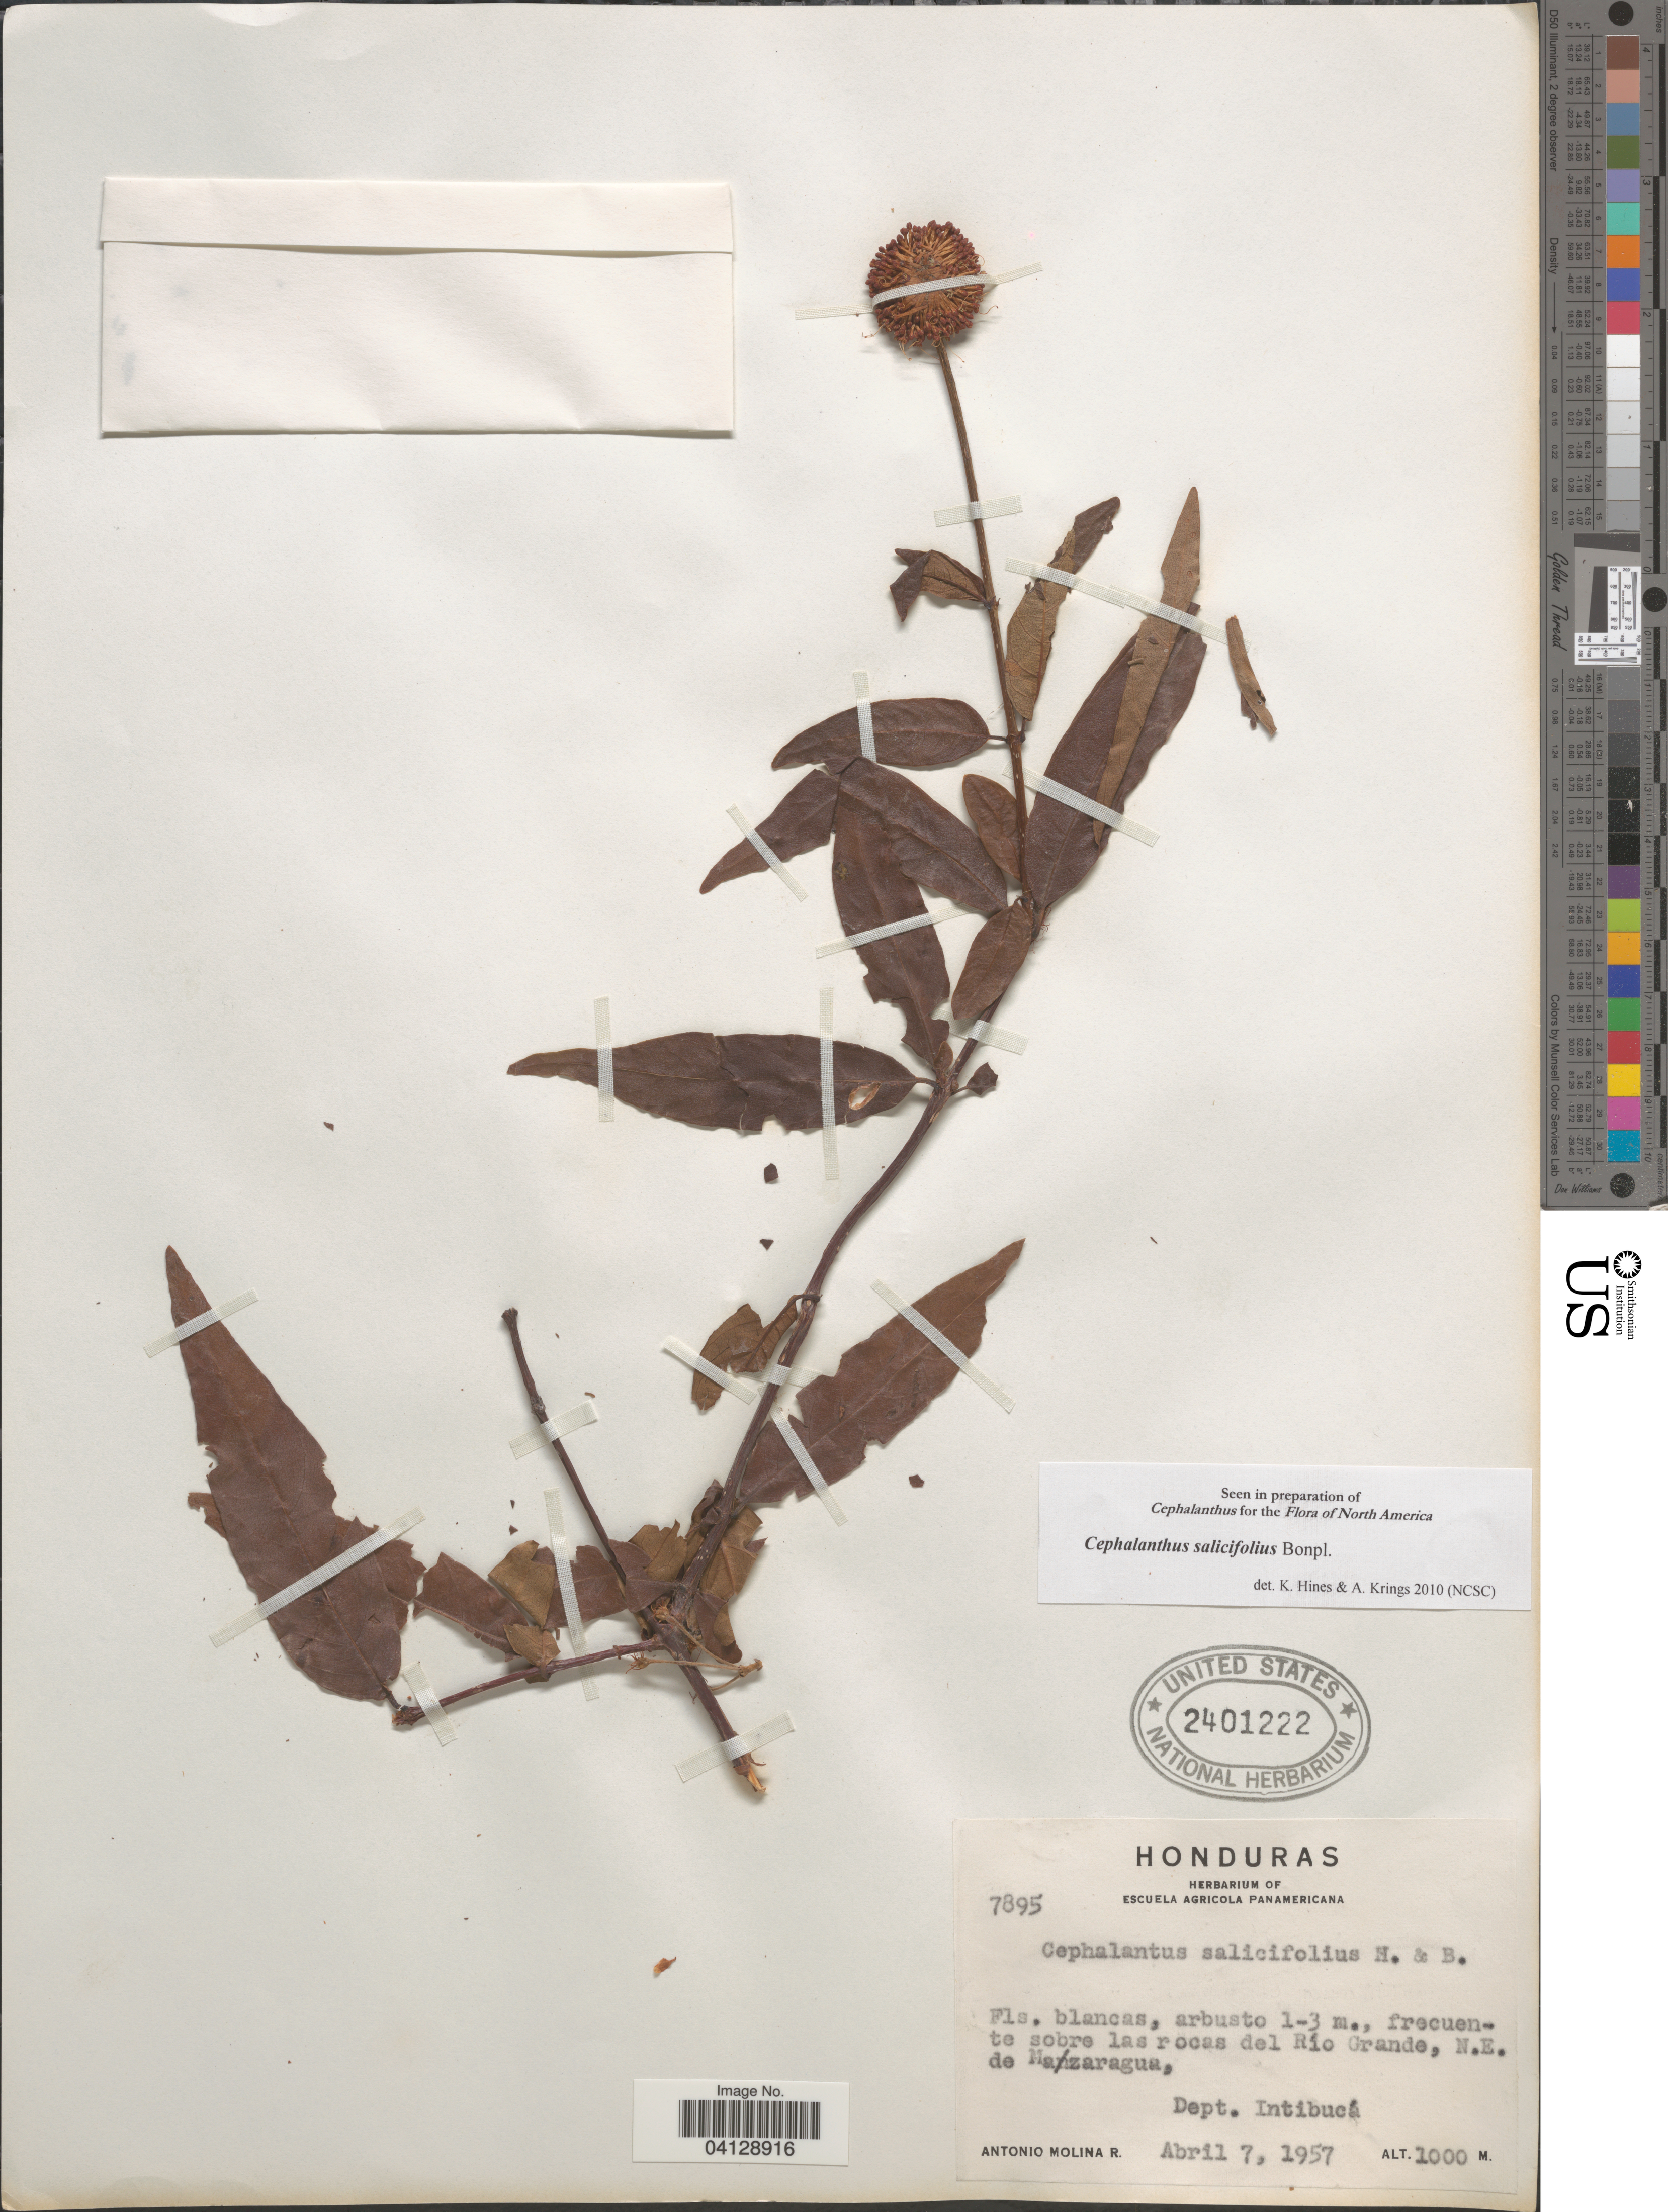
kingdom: Plantae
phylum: Tracheophyta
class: Magnoliopsida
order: Gentianales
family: Rubiaceae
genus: Cephalanthus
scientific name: Cephalanthus salicifolius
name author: Bonpl.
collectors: A. Molina R.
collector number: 7895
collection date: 1957-04-07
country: Honduras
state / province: Intibuca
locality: Frecuente sobre las rocas del Río Grande, N.E. de Mazaragua, Dept. Intibucá.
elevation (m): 1000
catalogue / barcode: US 2401222